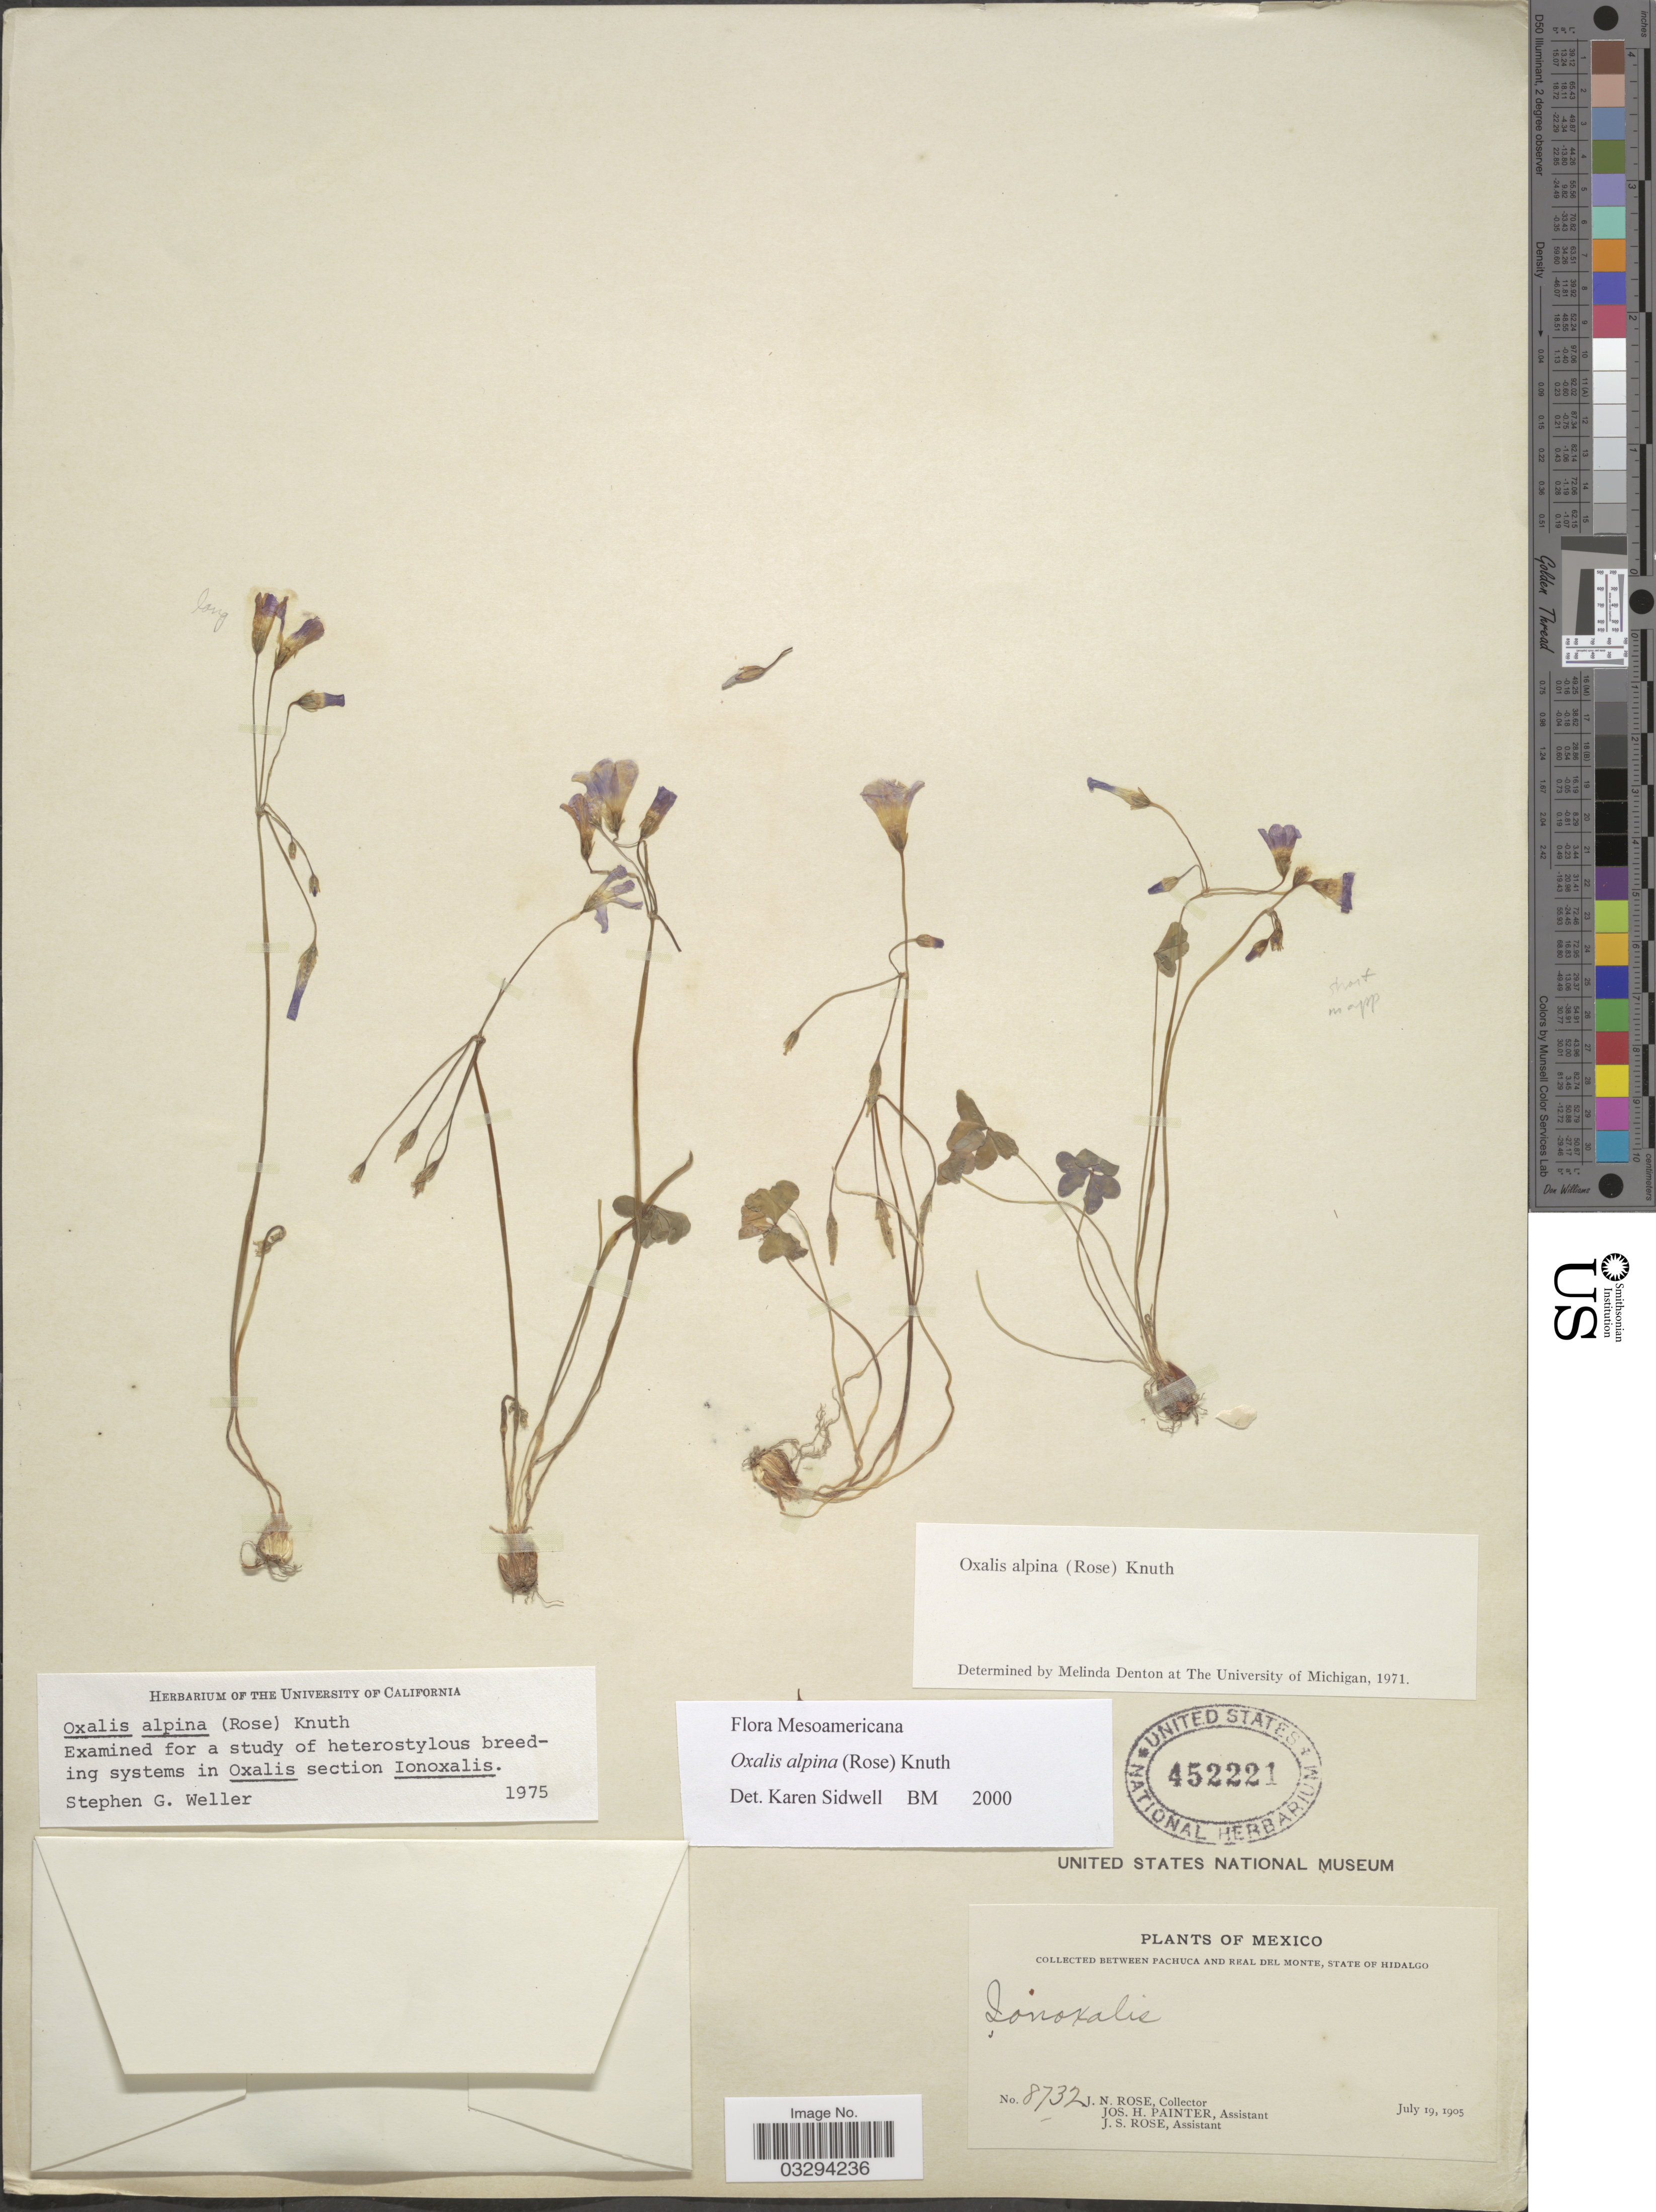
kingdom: Plantae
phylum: Tracheophyta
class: Magnoliopsida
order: Oxalidales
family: Oxalidaceae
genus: Oxalis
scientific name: Oxalis alpina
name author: (Rose) R. Knuth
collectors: J. N. Rose, J. H. Painter & J. S. Rose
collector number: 8732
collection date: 1905-07-19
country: Mexico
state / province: Hidalgo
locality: Between Pachuca and Real del Monte.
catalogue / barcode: US 452221